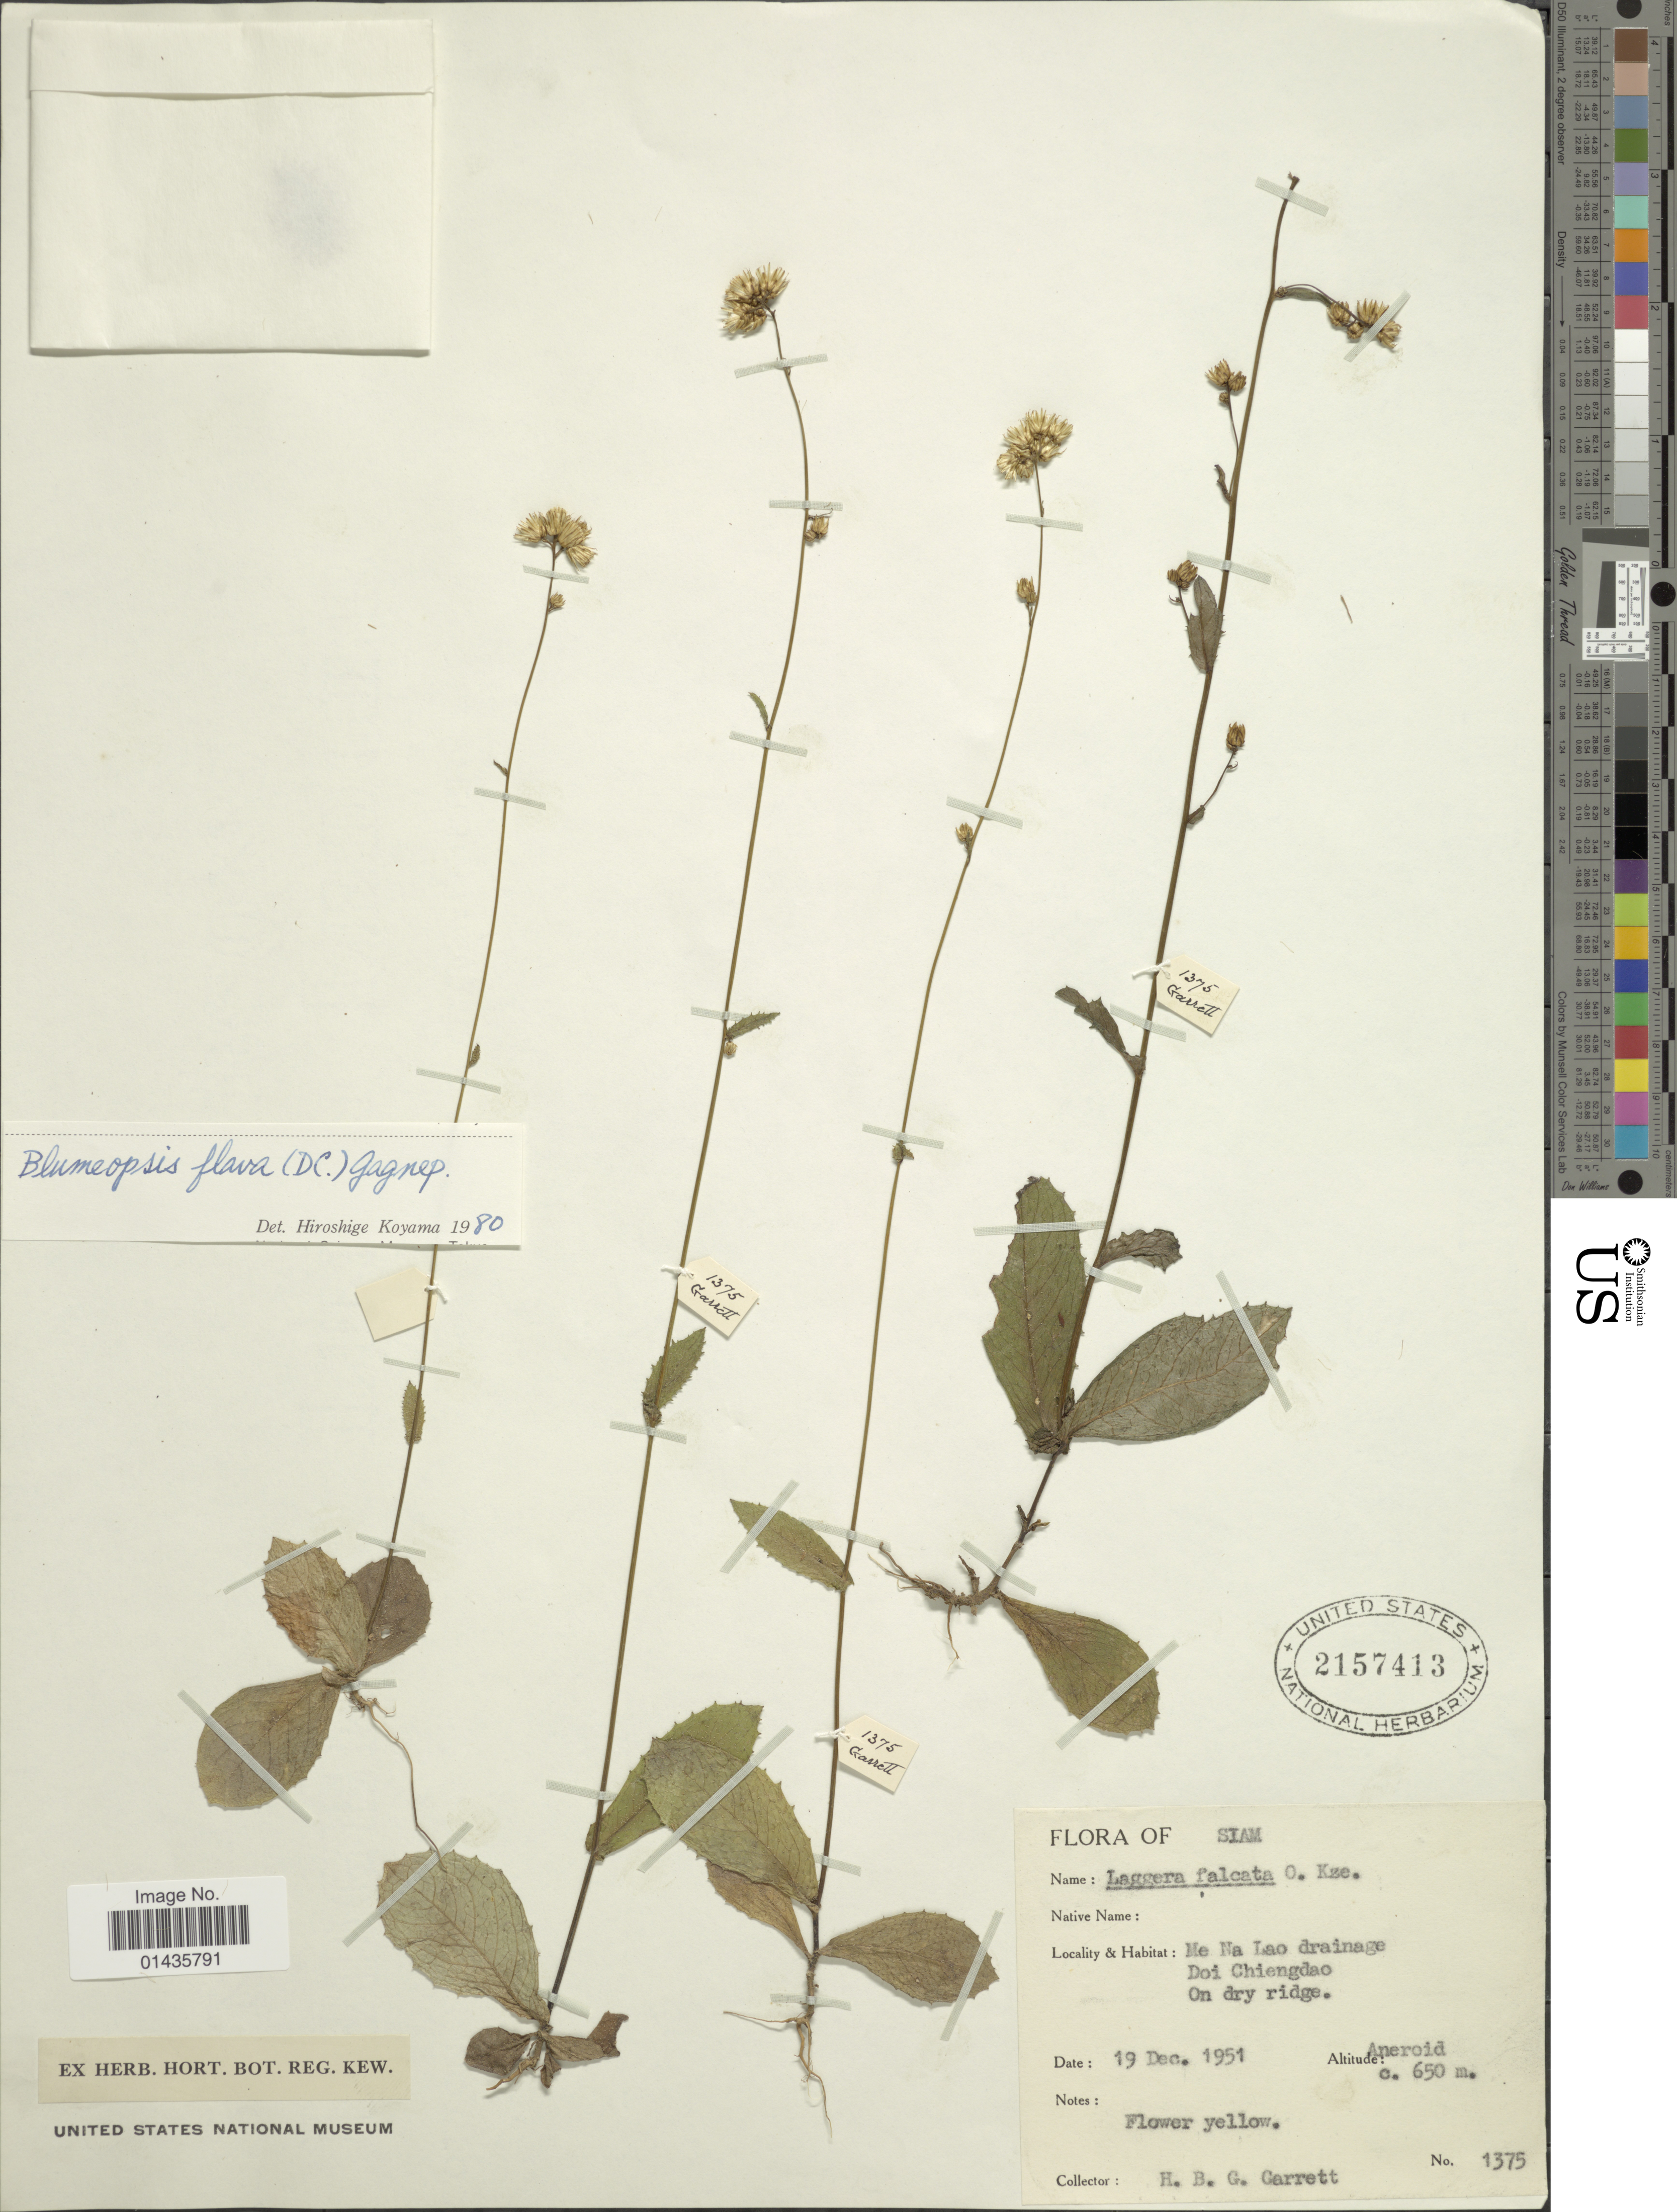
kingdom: Plantae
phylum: Tracheophyta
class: Magnoliopsida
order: Asterales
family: Asteraceae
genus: Blumeopsis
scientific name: Blumeopsis falcata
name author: (D. Don) Merr.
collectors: H. Garrett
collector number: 1375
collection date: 1951-12-19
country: Thailand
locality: Siam, Me Na Lao drainage, Doi Chiengdao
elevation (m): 650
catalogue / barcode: US 2157413